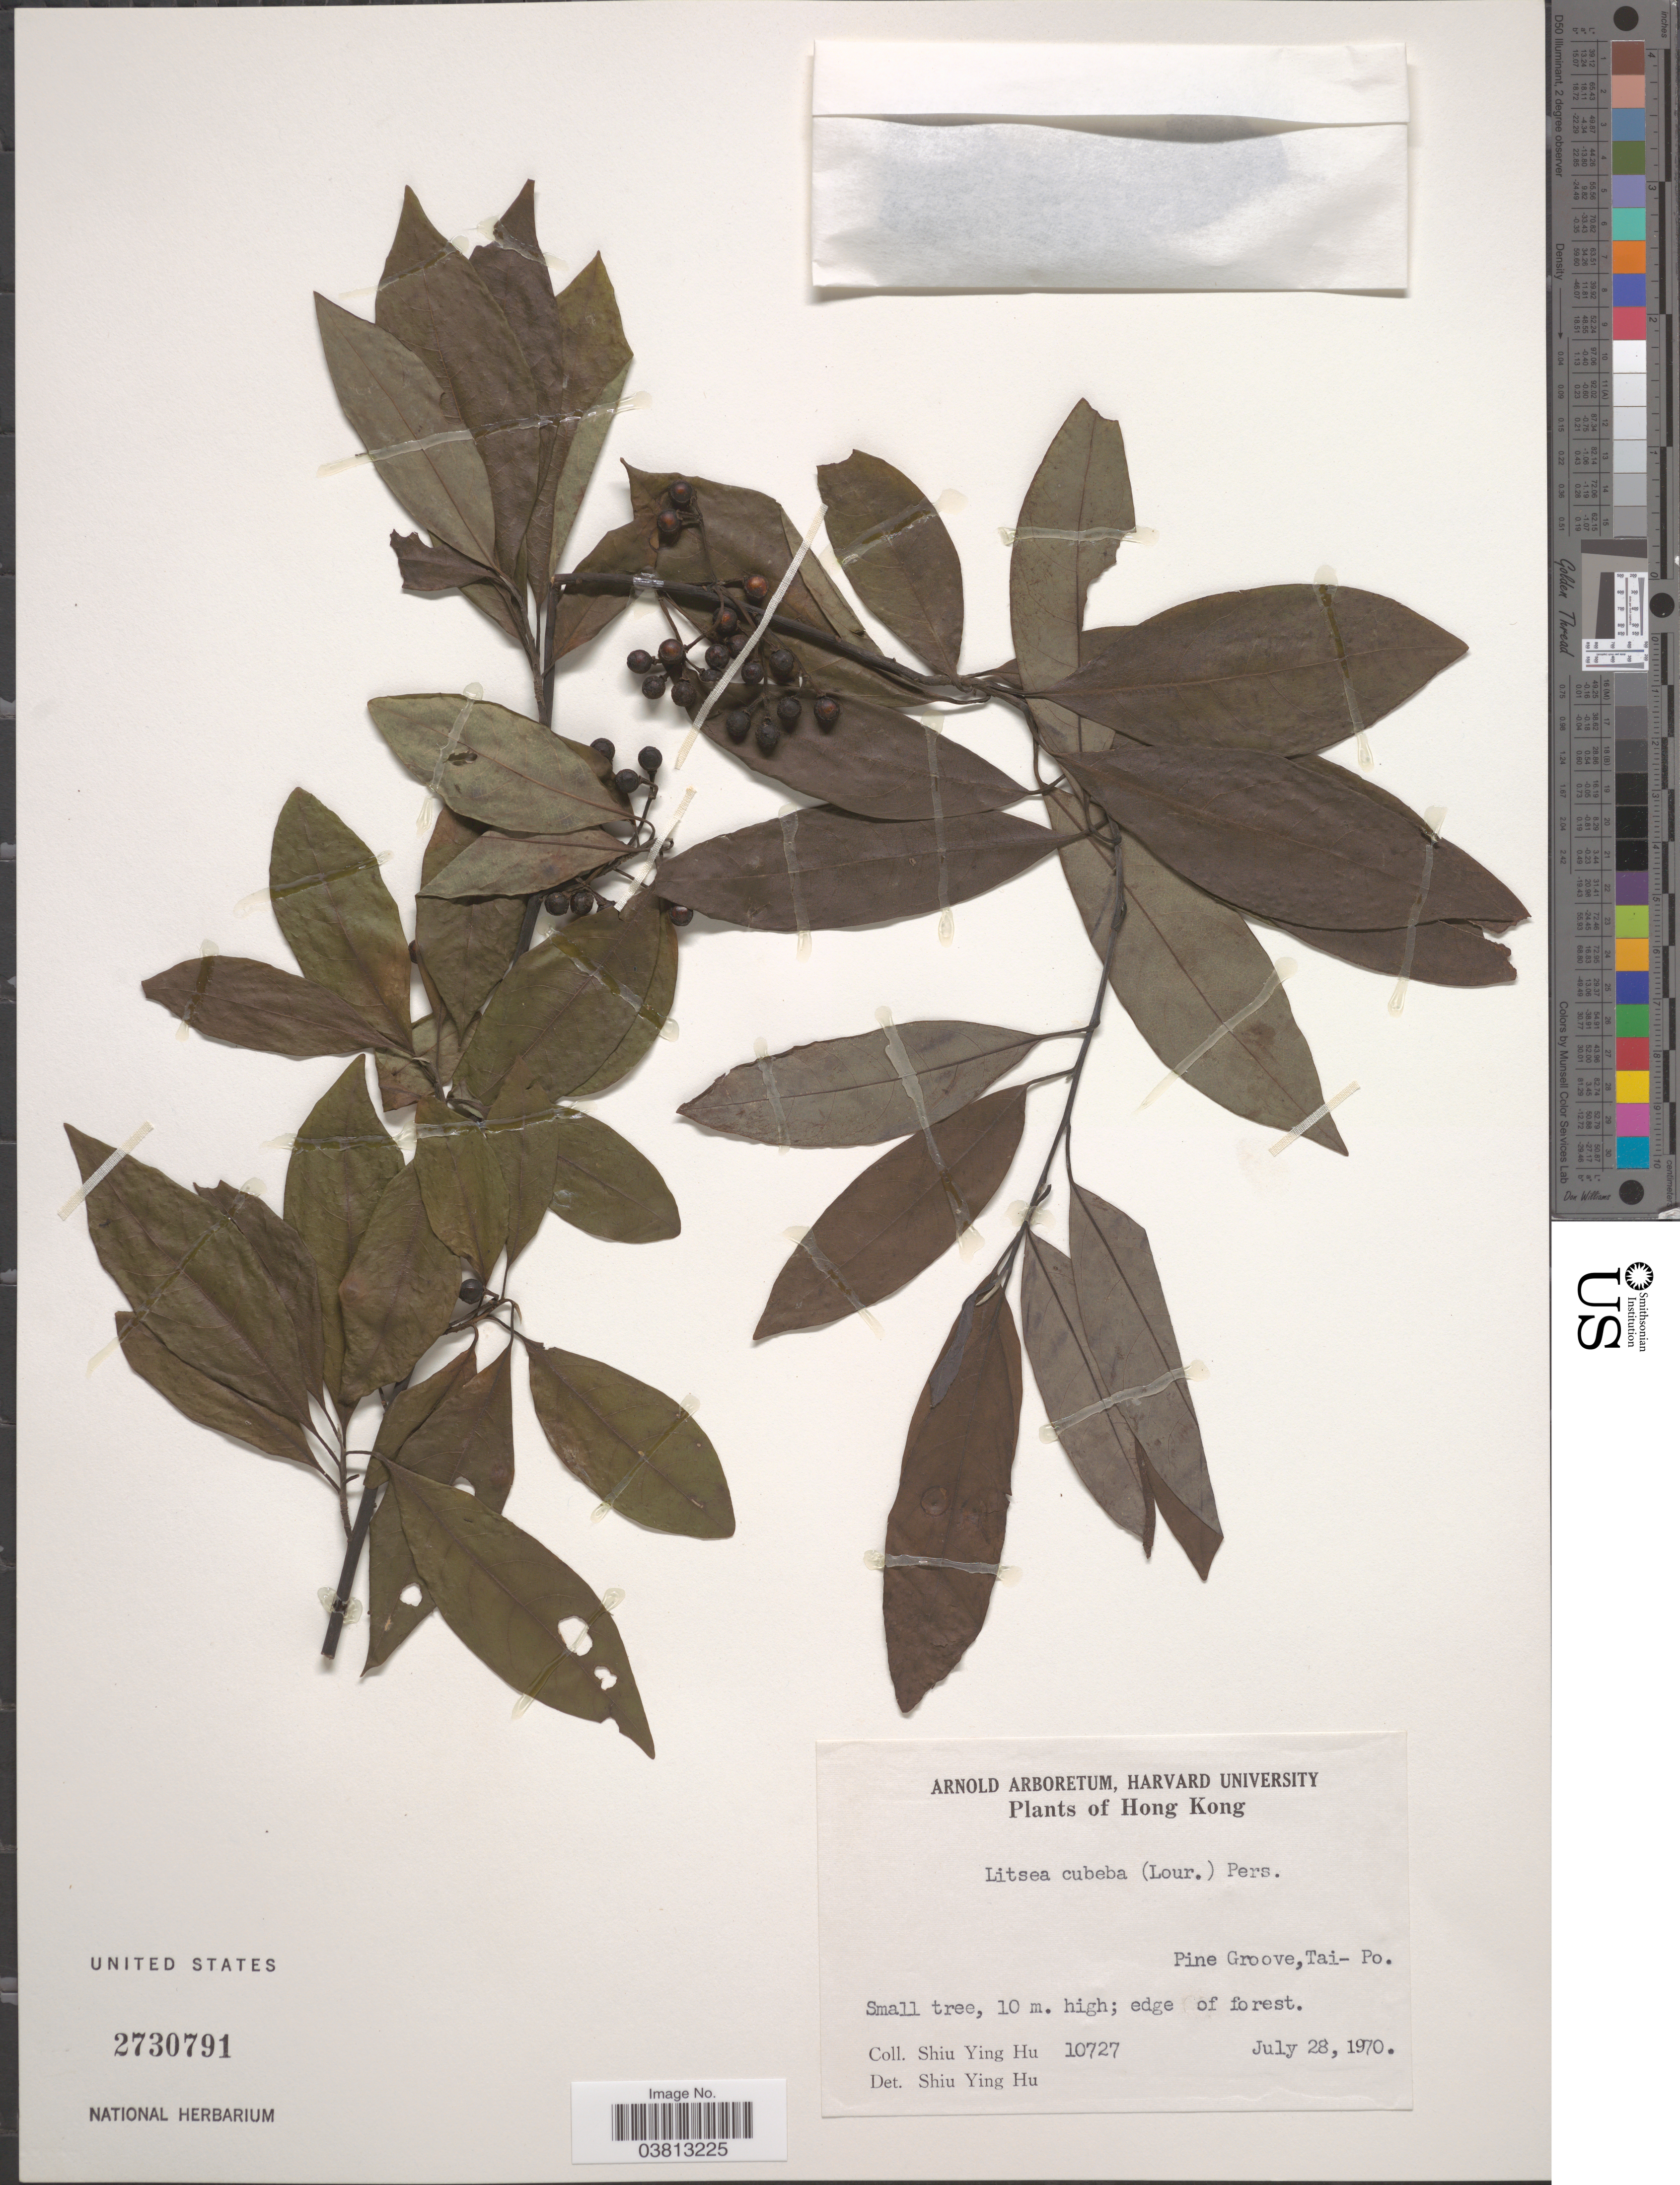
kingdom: Plantae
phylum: Tracheophyta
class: Magnoliopsida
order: Laurales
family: Lauraceae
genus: Litsea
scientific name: Litsea cubeba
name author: (Lour.) Pers.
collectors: S. Y. Hu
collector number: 10727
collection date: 1970-07-28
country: China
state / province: Hong Kong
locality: Pine Groove, Tai- Po.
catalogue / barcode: US 2730791